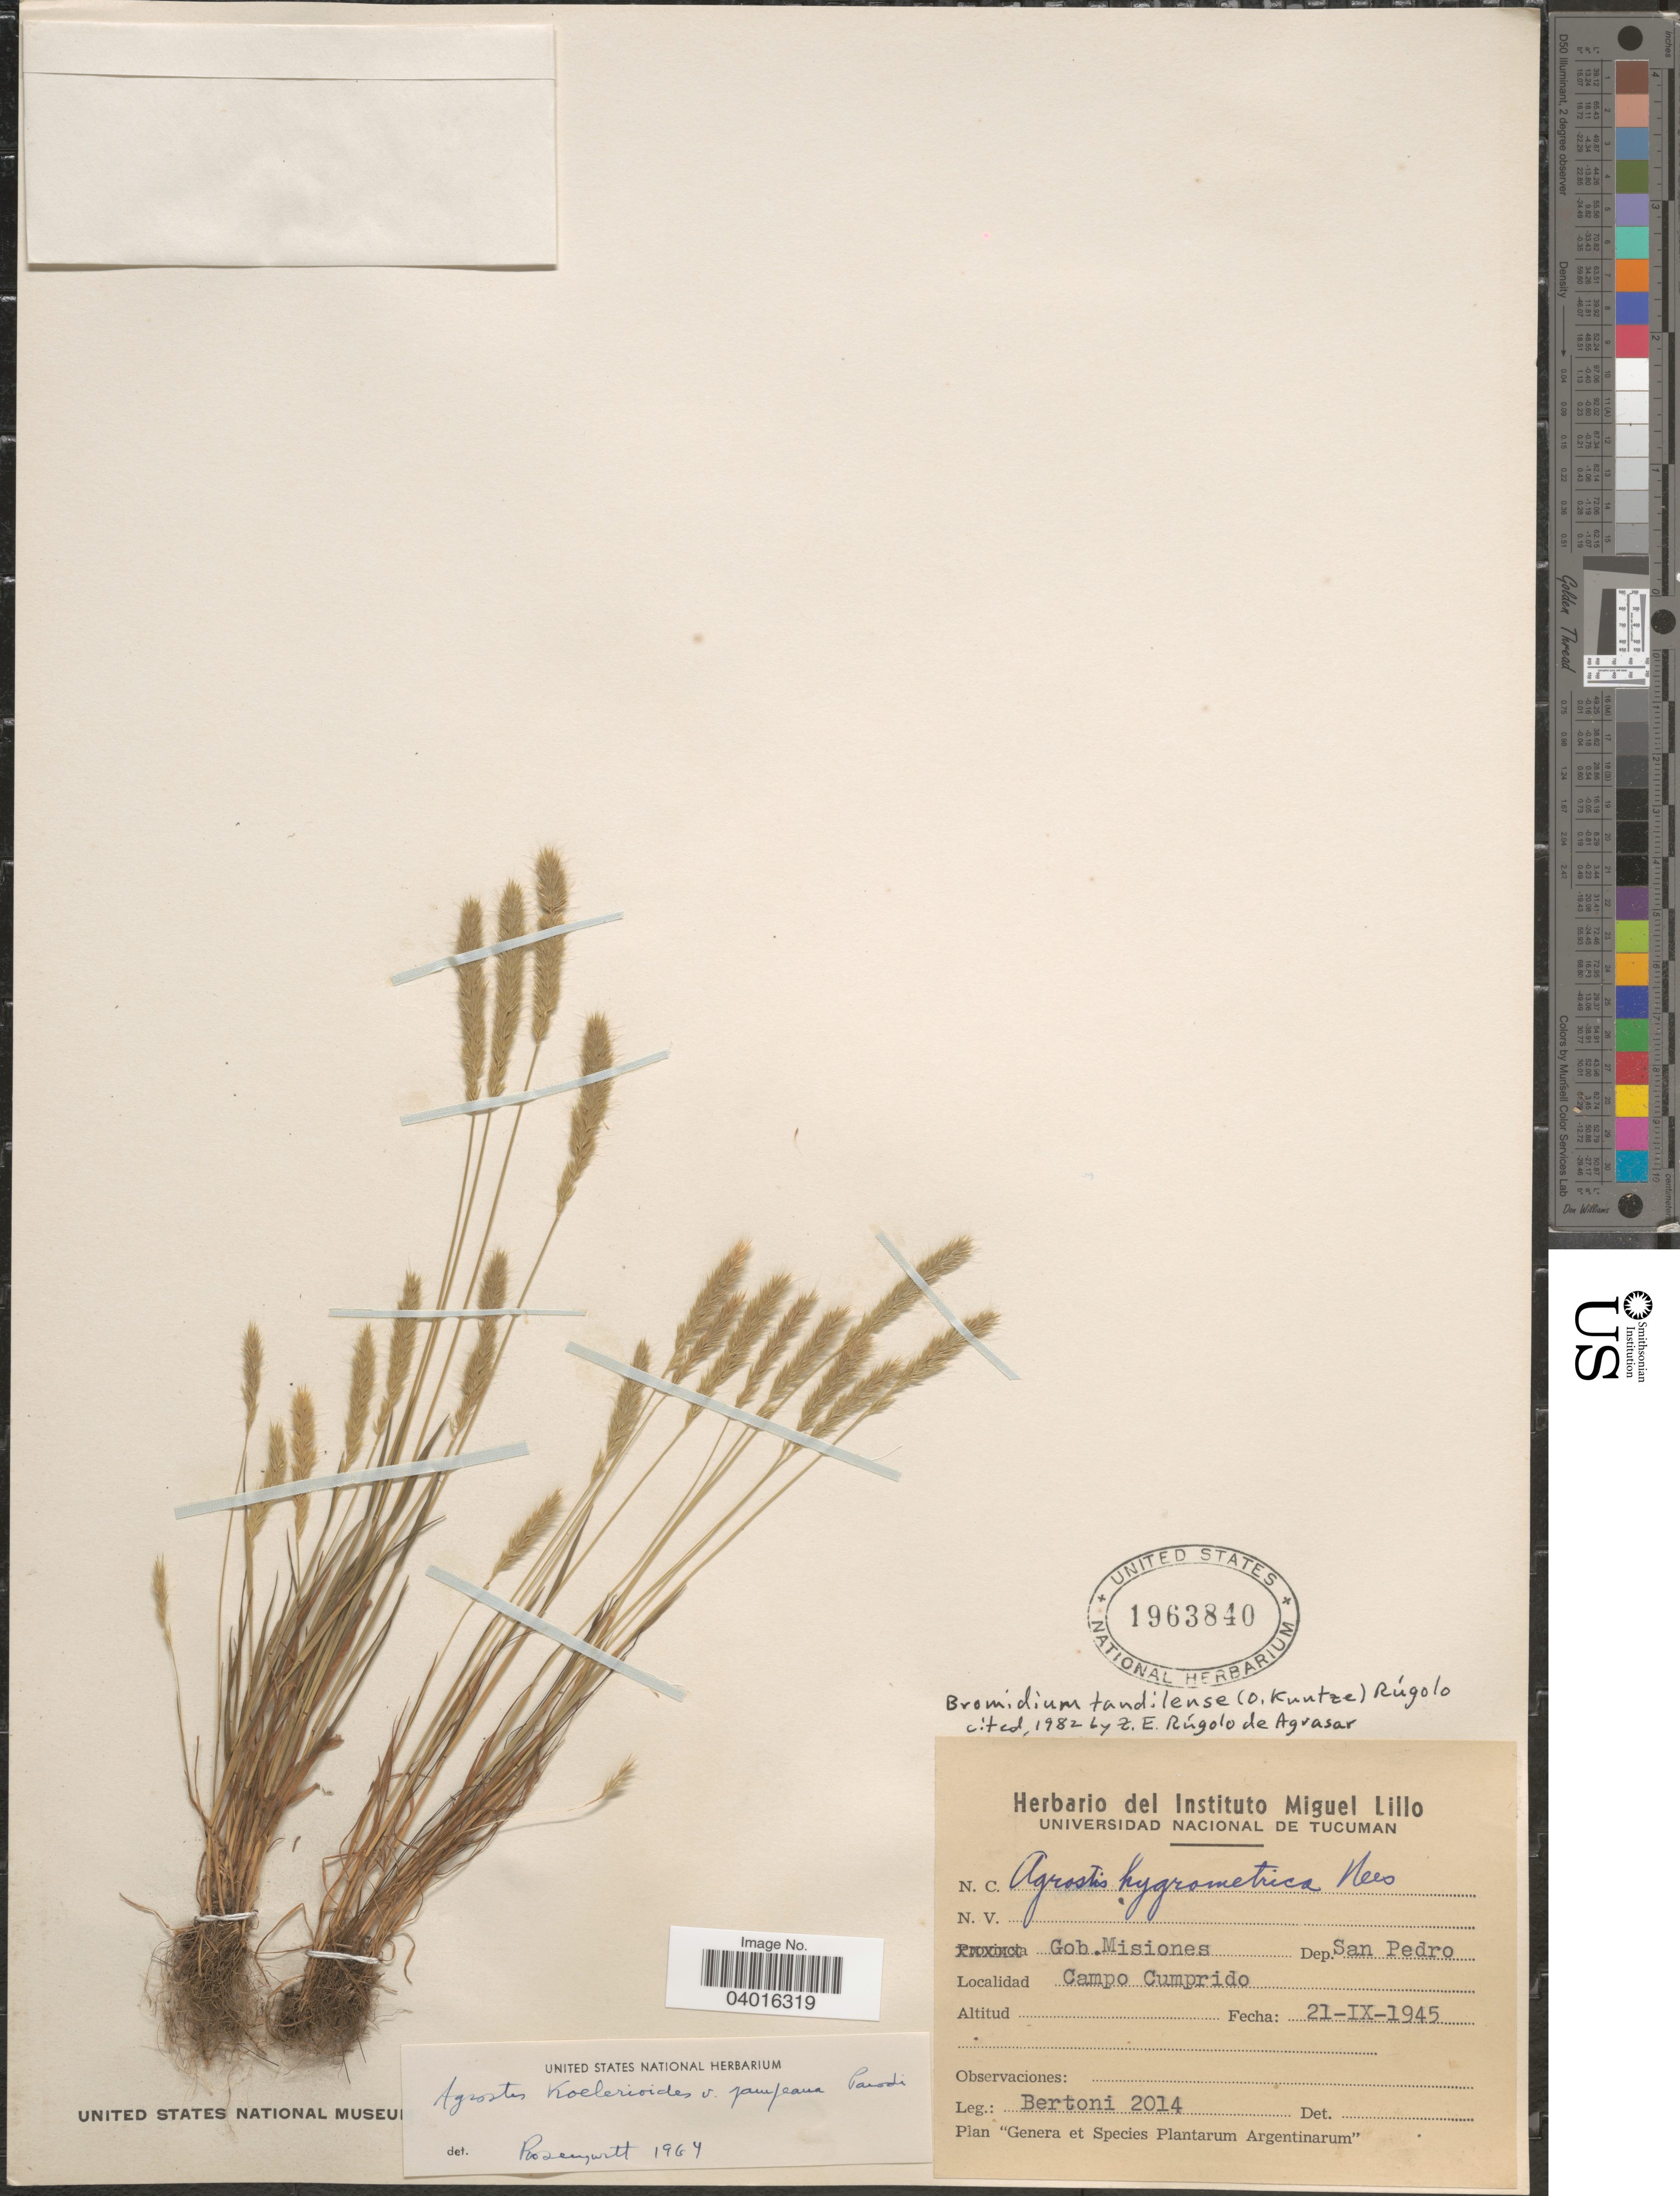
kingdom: Plantae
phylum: Tracheophyta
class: Liliopsida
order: Poales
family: Poaceae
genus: Bromidium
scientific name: Bromidium tandilense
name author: (Kuntze) Rúgolo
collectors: -- Bertoni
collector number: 2014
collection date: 1945-09-21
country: Argentina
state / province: Misiones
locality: Gob. Misiones. Dep. San Pedro. Campo Cumprido.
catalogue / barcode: US 1963840